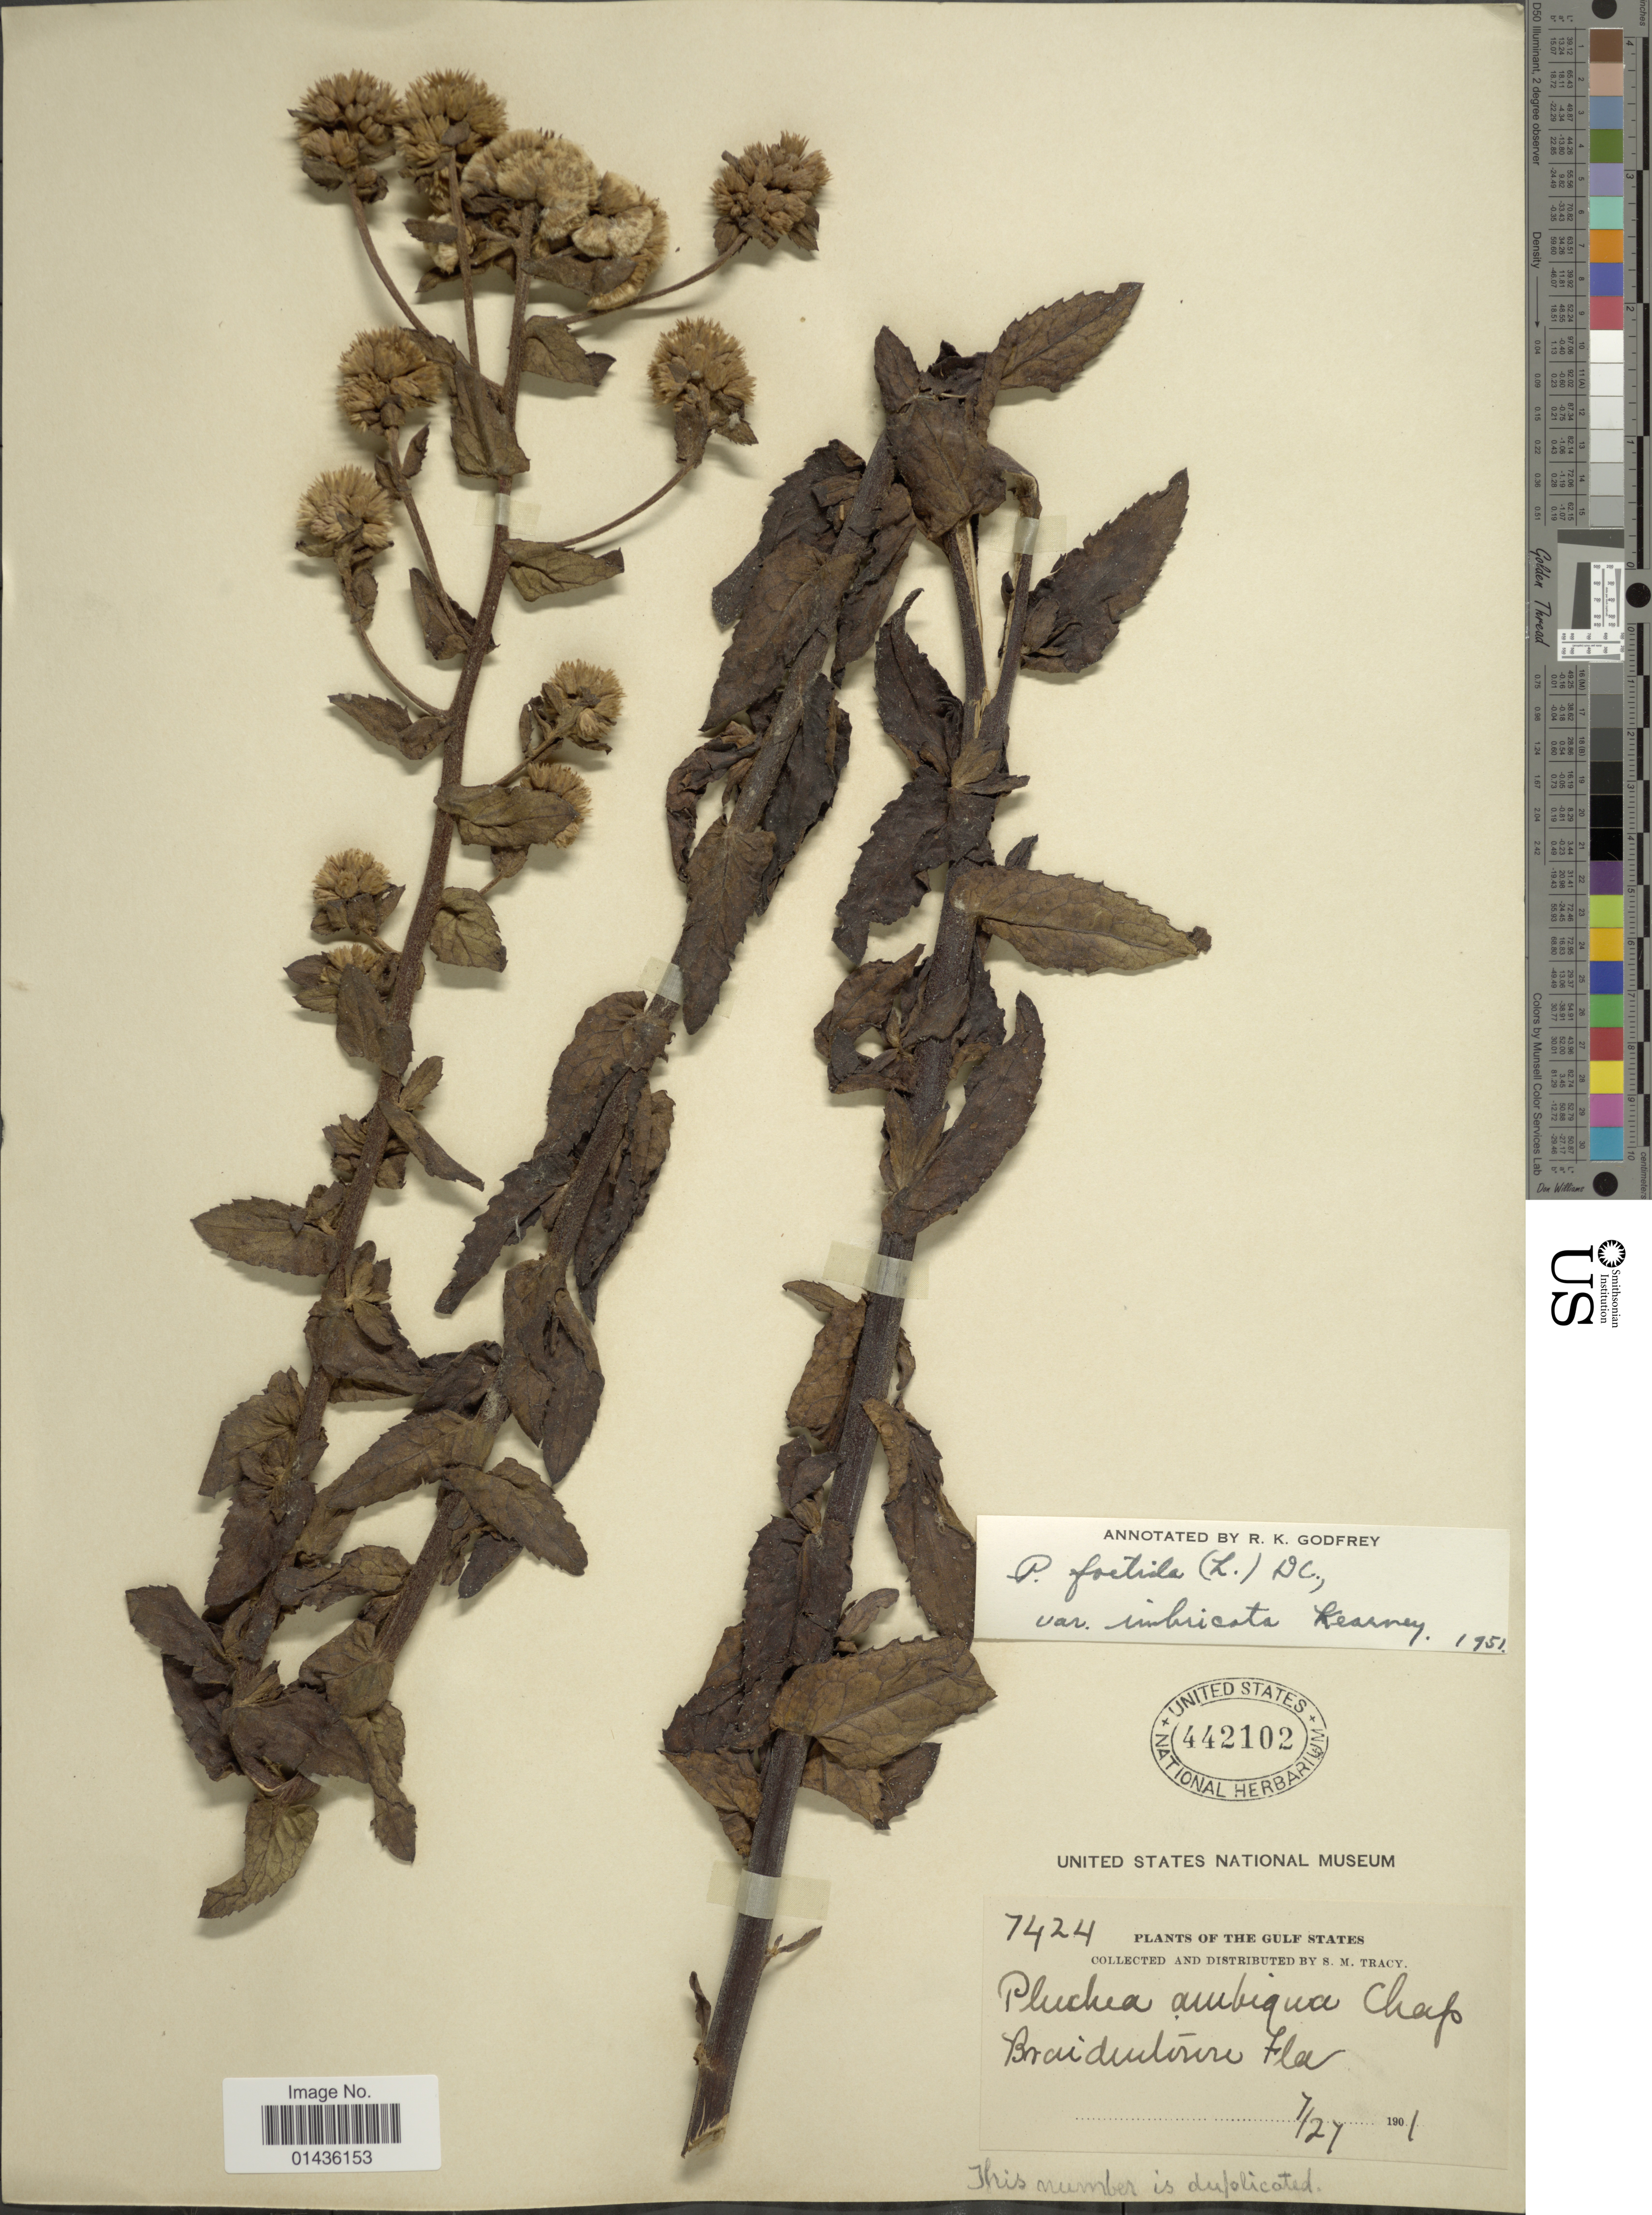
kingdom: Plantae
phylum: Tracheophyta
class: Magnoliopsida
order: Asterales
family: Asteraceae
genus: Pluchea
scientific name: Pluchea foetida var. imbricata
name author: Kearney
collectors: S. M. Tracy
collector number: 7424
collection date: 1901-07-27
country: United States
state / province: Florida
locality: The Gulf States, Braidentown, Fla.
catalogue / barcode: US 442102